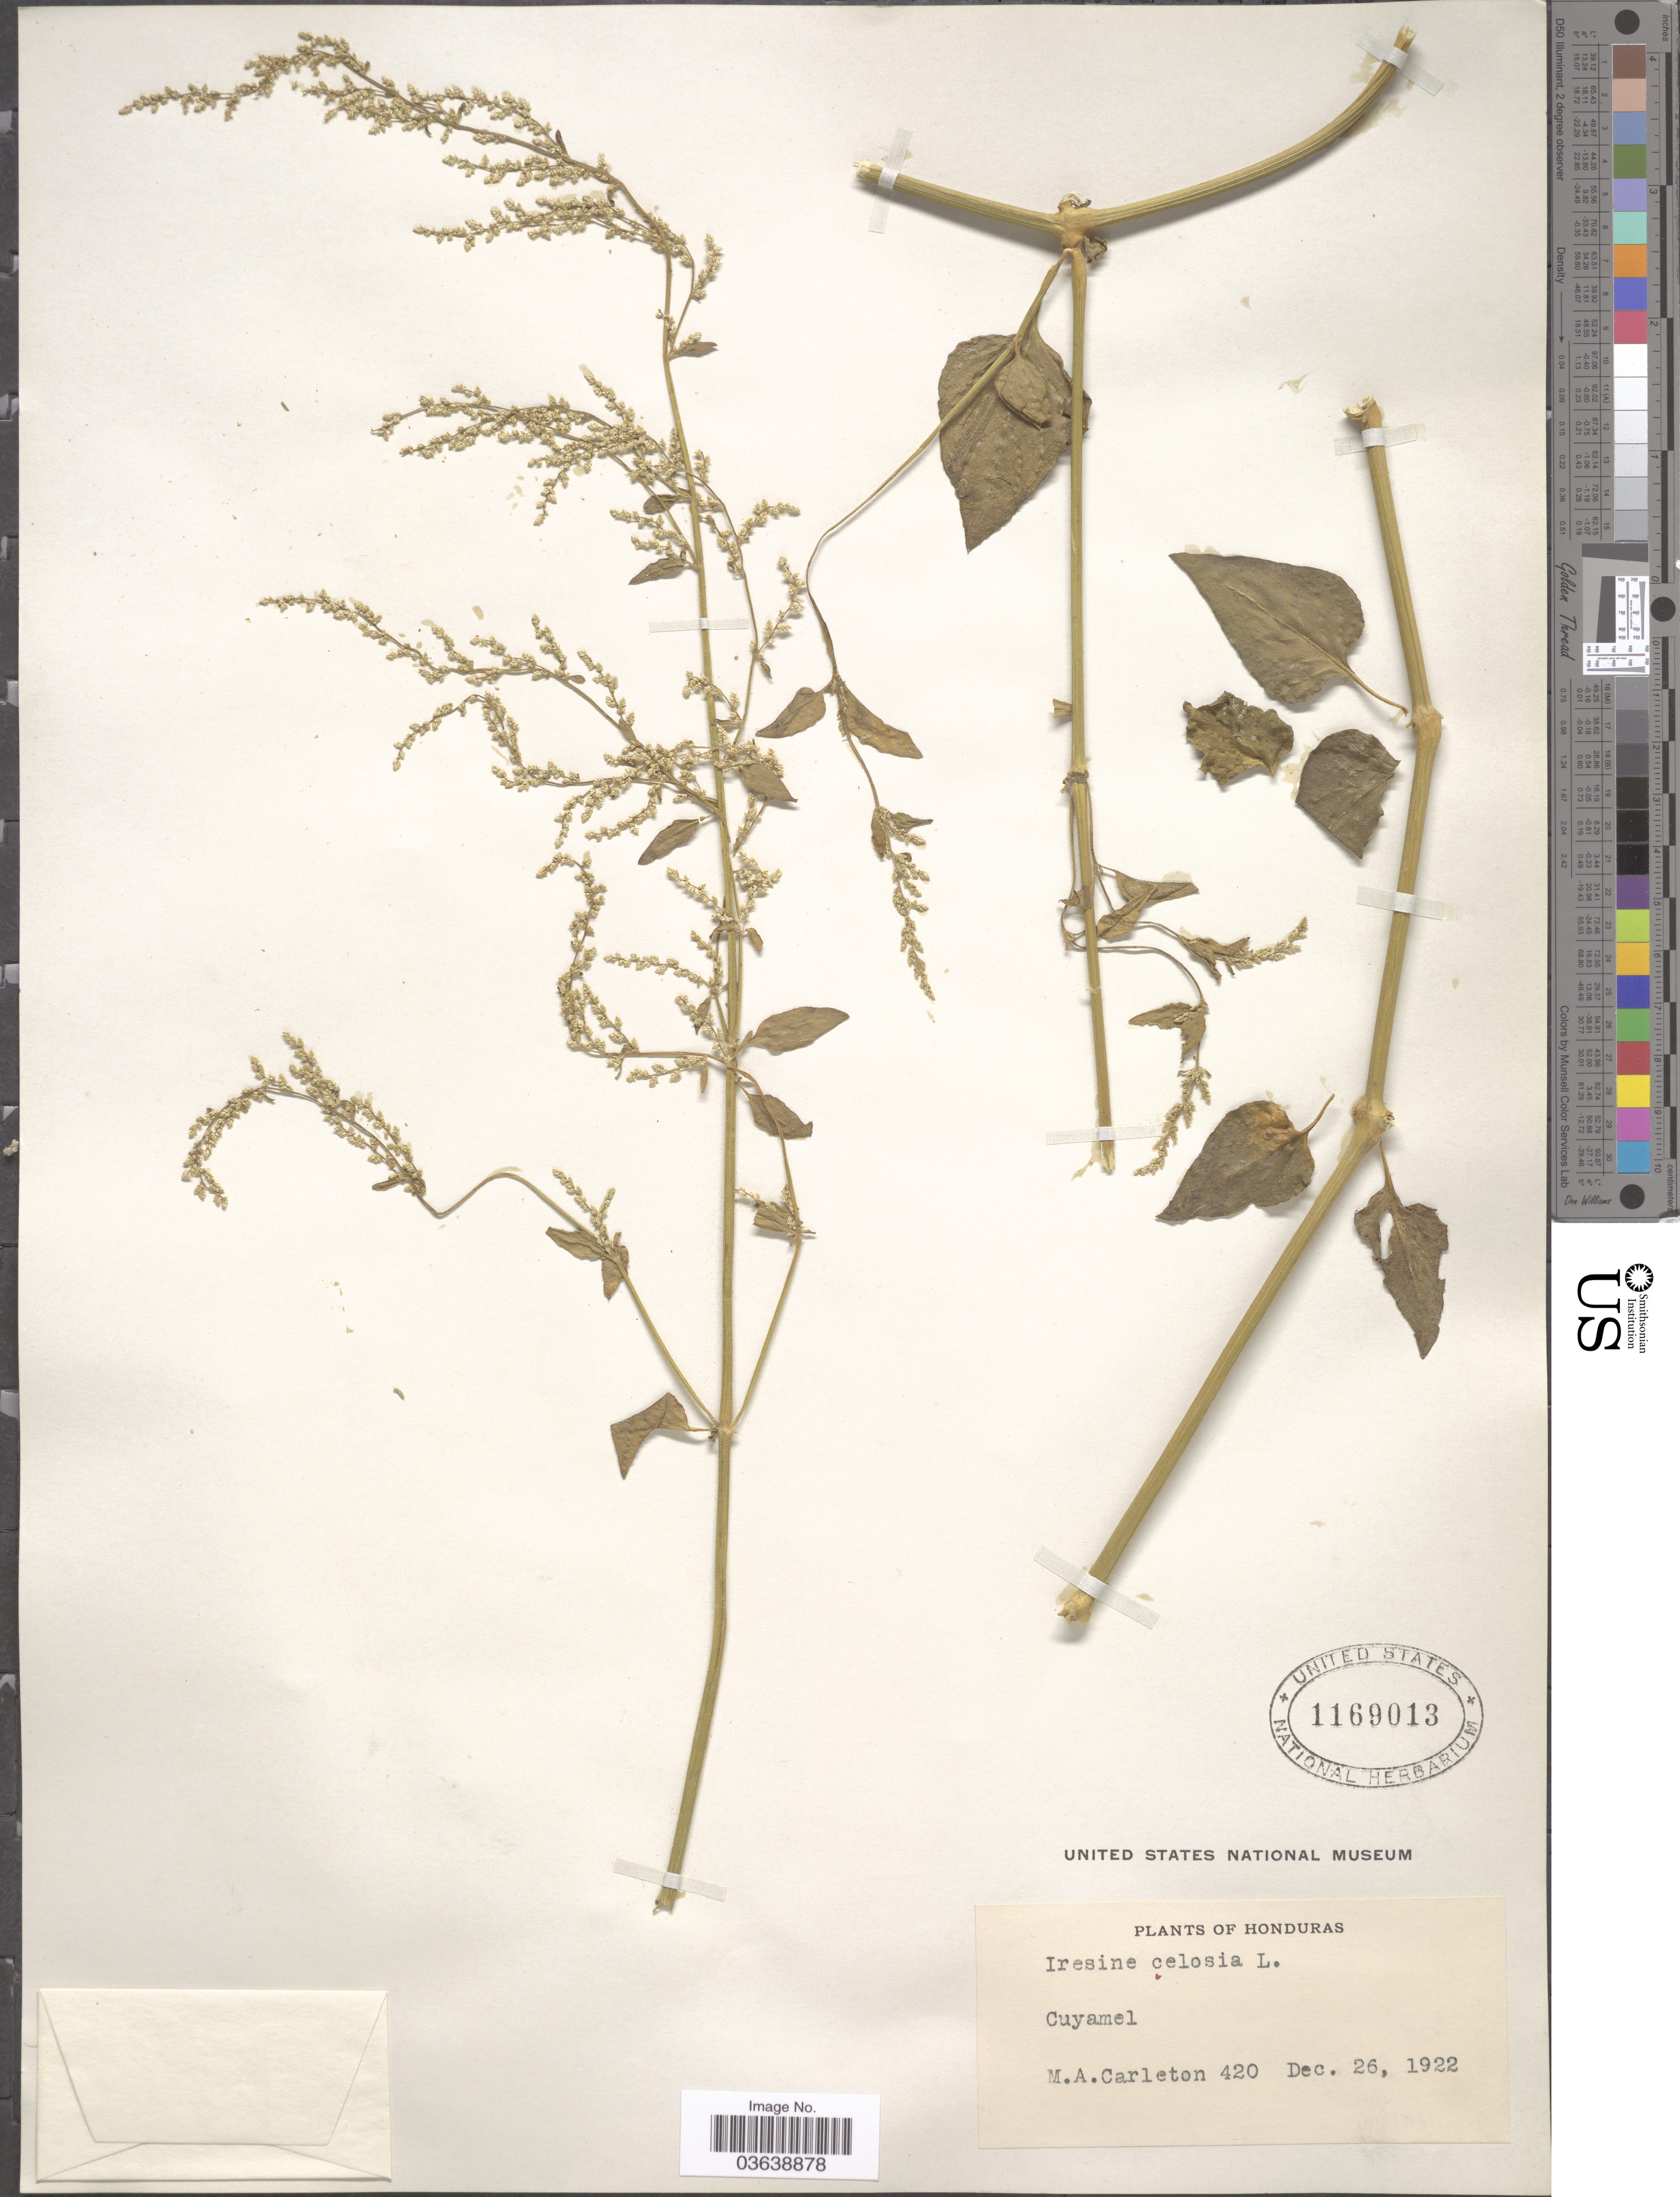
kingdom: Plantae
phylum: Tracheophyta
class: Magnoliopsida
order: Caryophyllales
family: Amaranthaceae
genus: Iresine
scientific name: Iresine diffusa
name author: Humb. & Bonpl. ex Willd.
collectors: M. A. Carleton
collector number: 420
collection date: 1922-12-26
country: Honduras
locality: Cuyamel.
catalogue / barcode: US 1169013